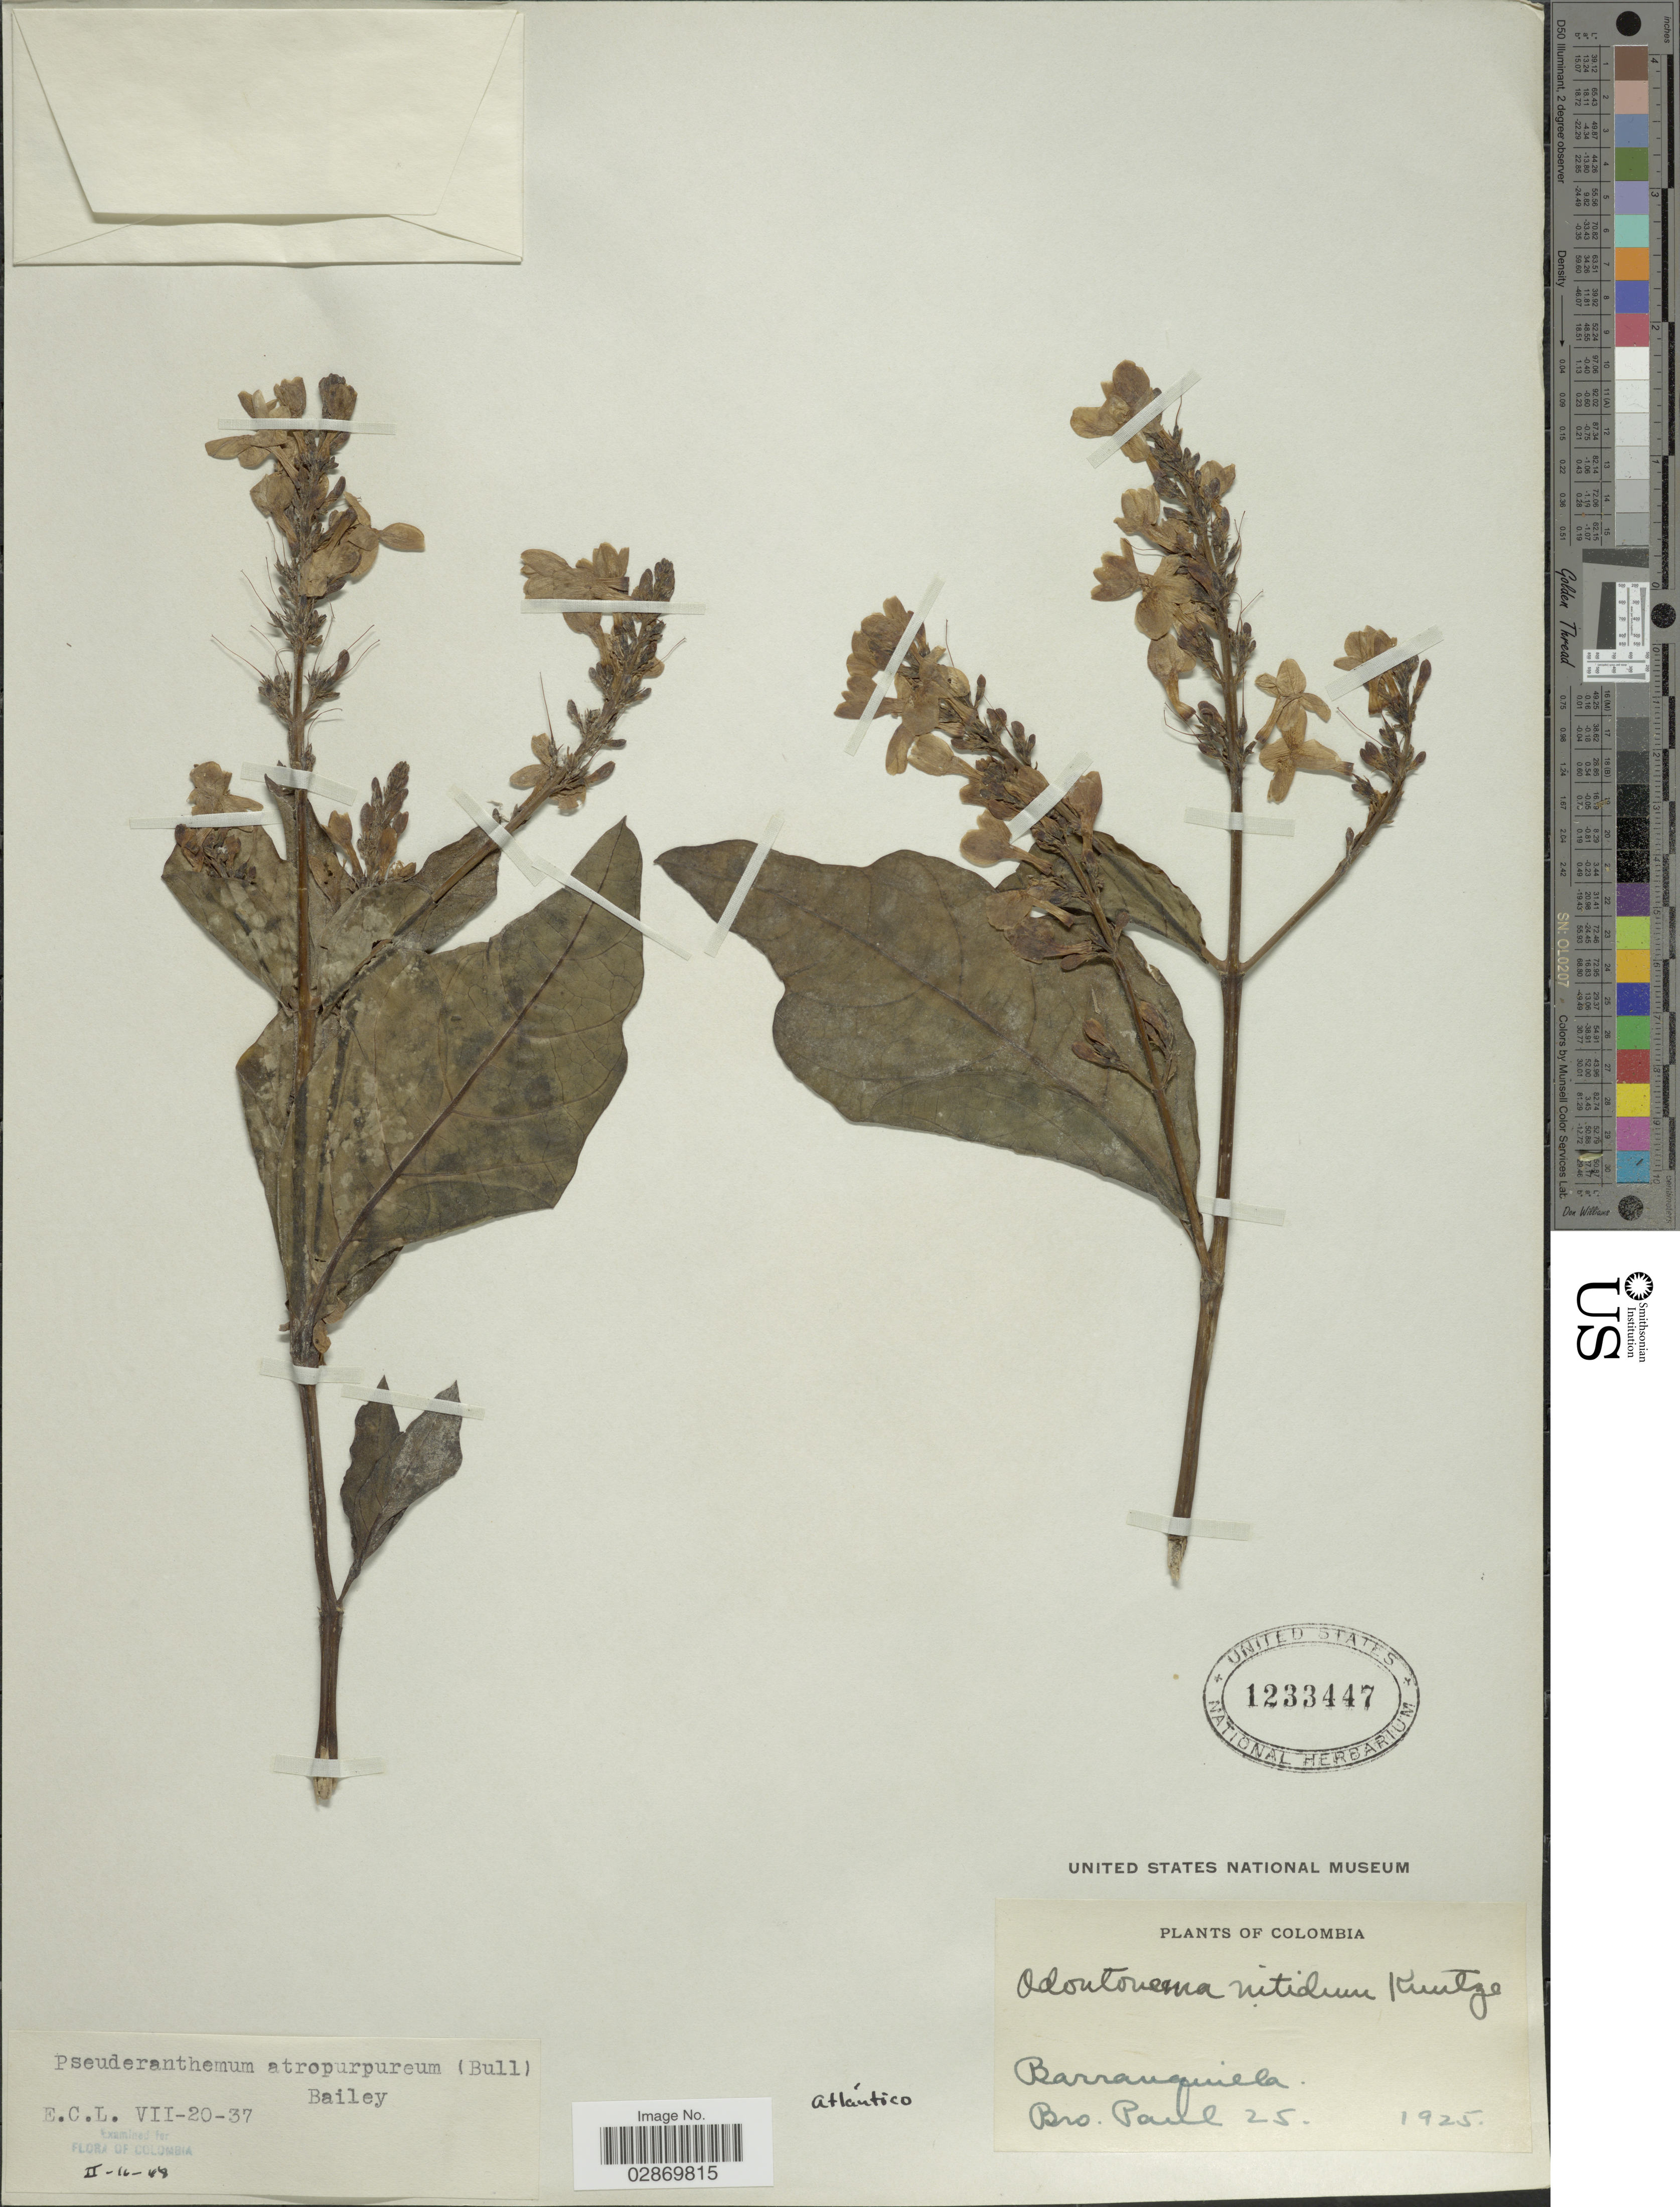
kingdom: Plantae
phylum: Tracheophyta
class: Magnoliopsida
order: Lamiales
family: Acanthaceae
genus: Pseuderanthemum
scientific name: Pseuderanthemum atropurpureum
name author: (W. Bull) L.H. Bailey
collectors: B. Paul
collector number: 25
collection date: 1925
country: Colombia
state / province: Atlántico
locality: Barranquilla, Atlántico.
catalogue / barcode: US 1233447